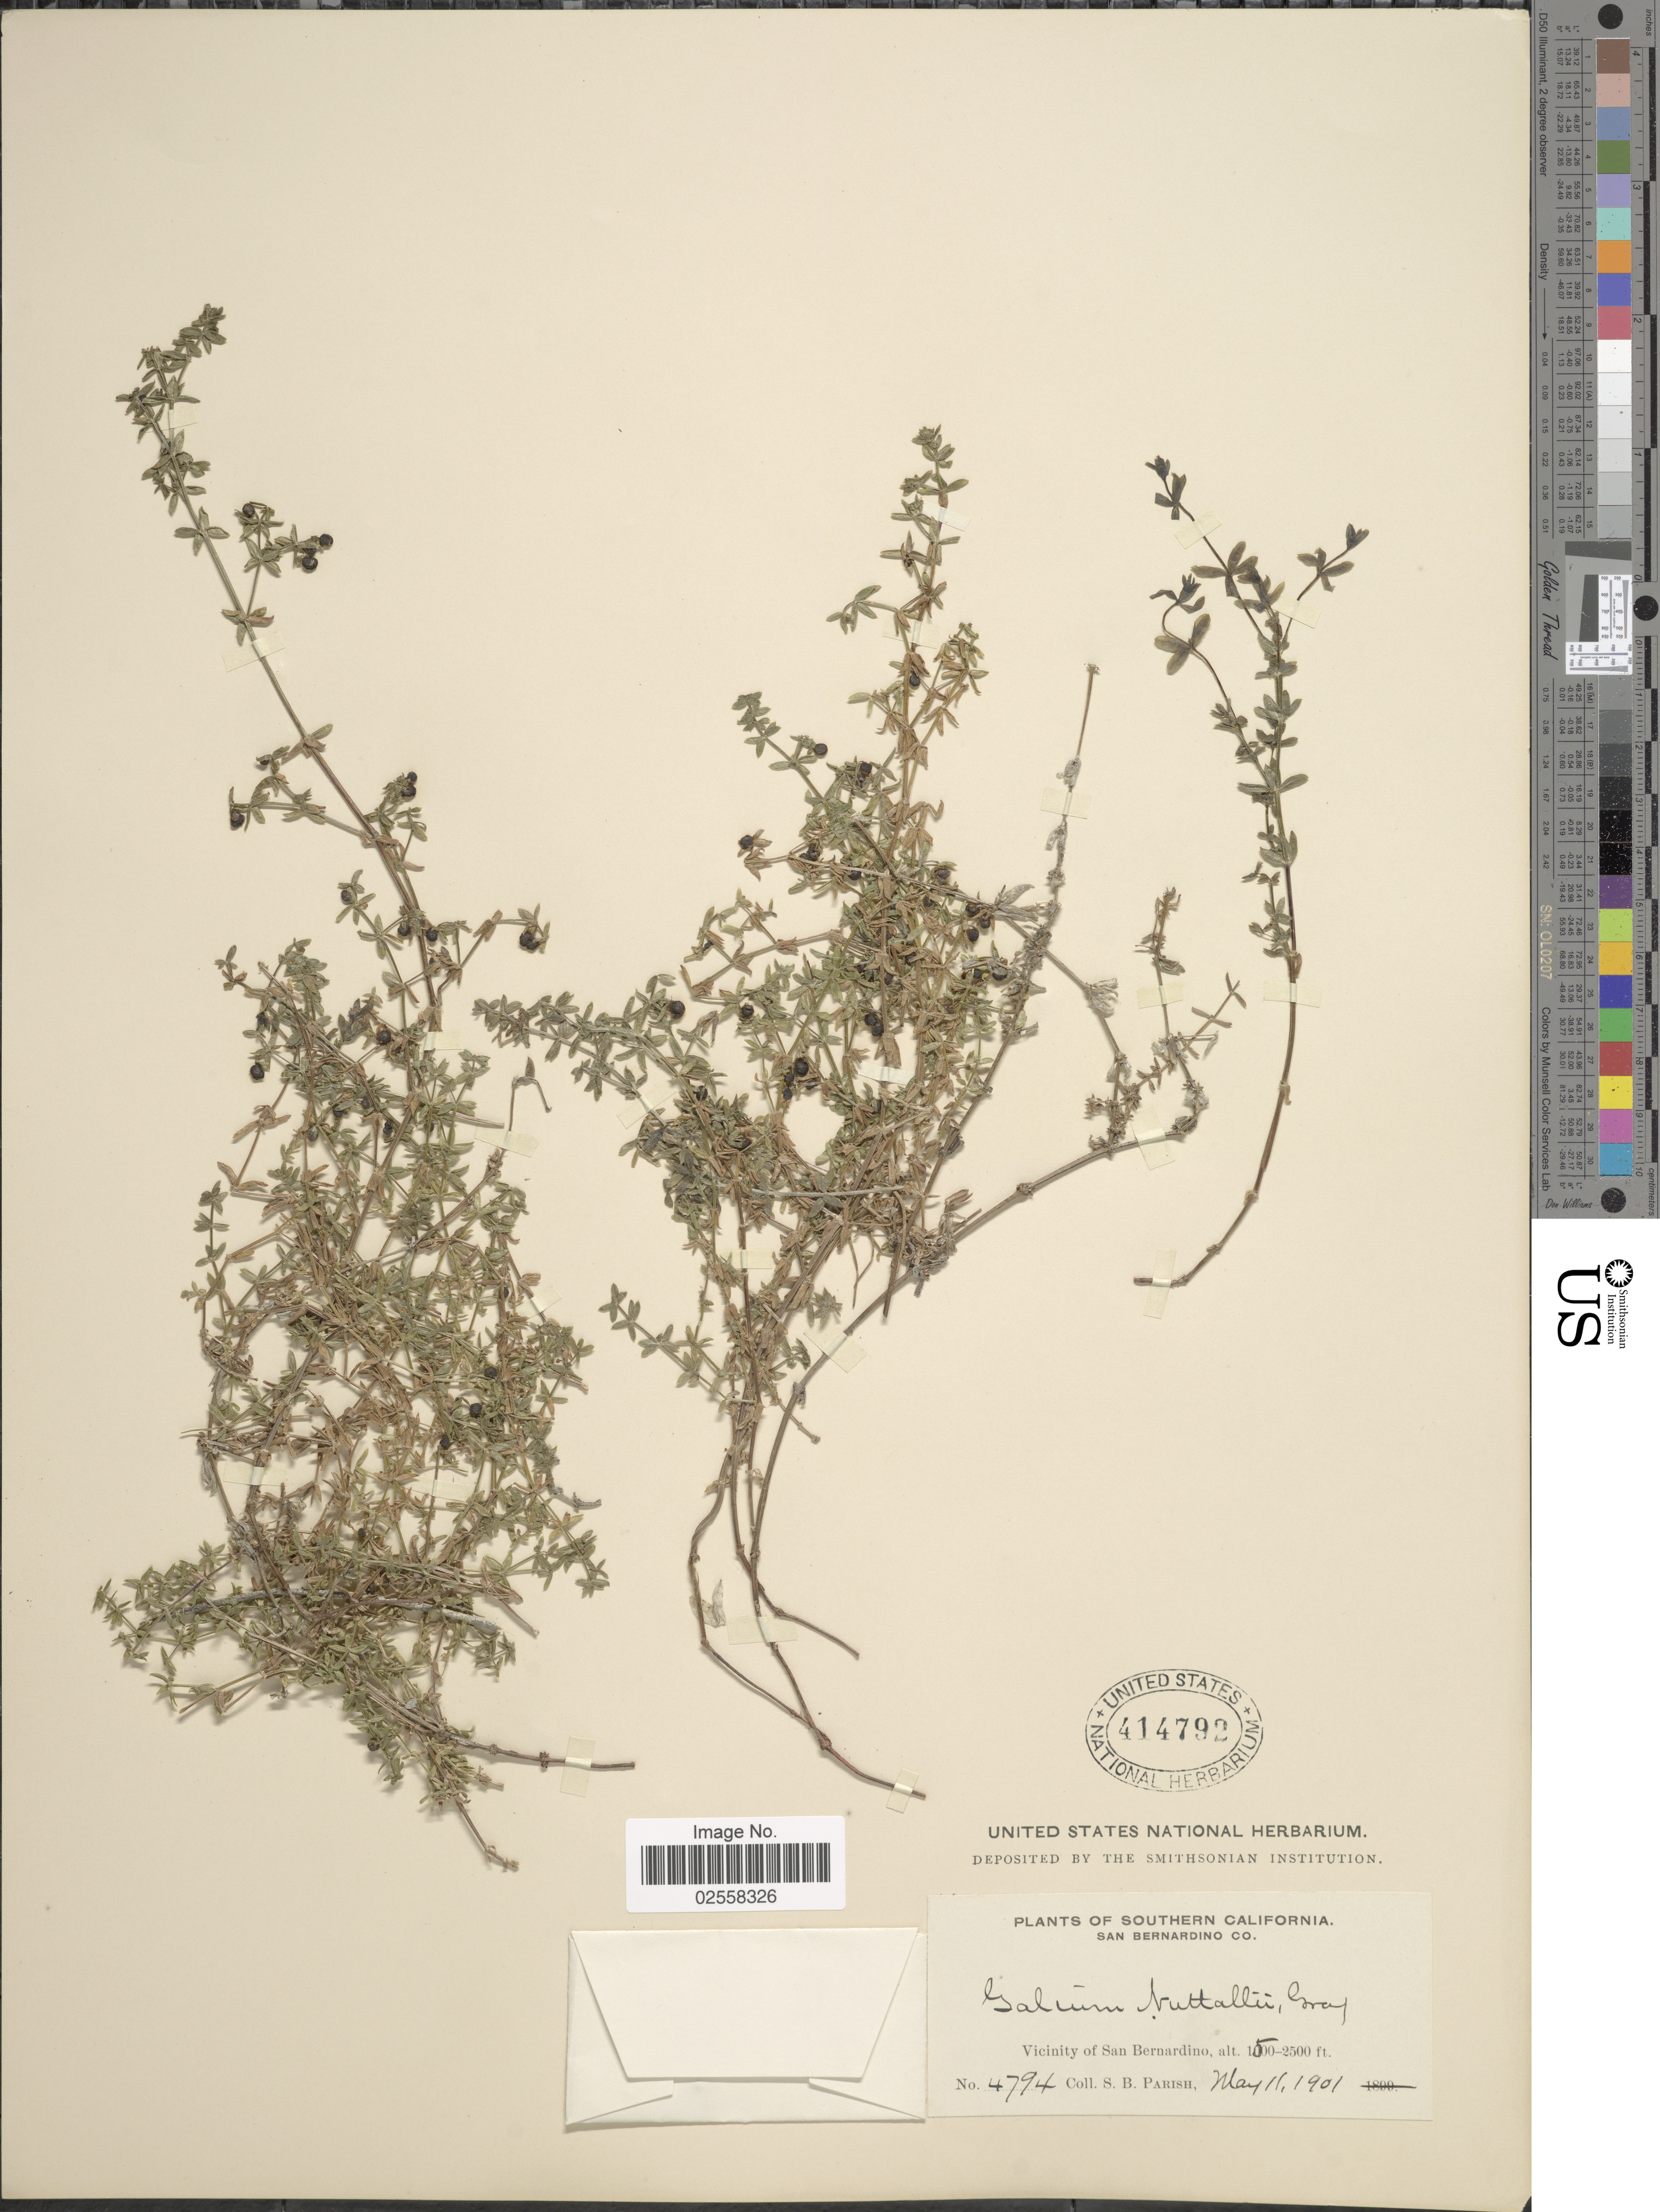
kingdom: Plantae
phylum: Tracheophyta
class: Magnoliopsida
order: Gentianales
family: Rubiaceae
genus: Galium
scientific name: Galium nuttallii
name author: A. Gray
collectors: S. B. Parish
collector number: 4794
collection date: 1901-05-11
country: United States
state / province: California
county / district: San Bernardino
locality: Southern California, San Bernardino Co, Vicinity of San Bernardino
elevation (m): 457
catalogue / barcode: US 414792